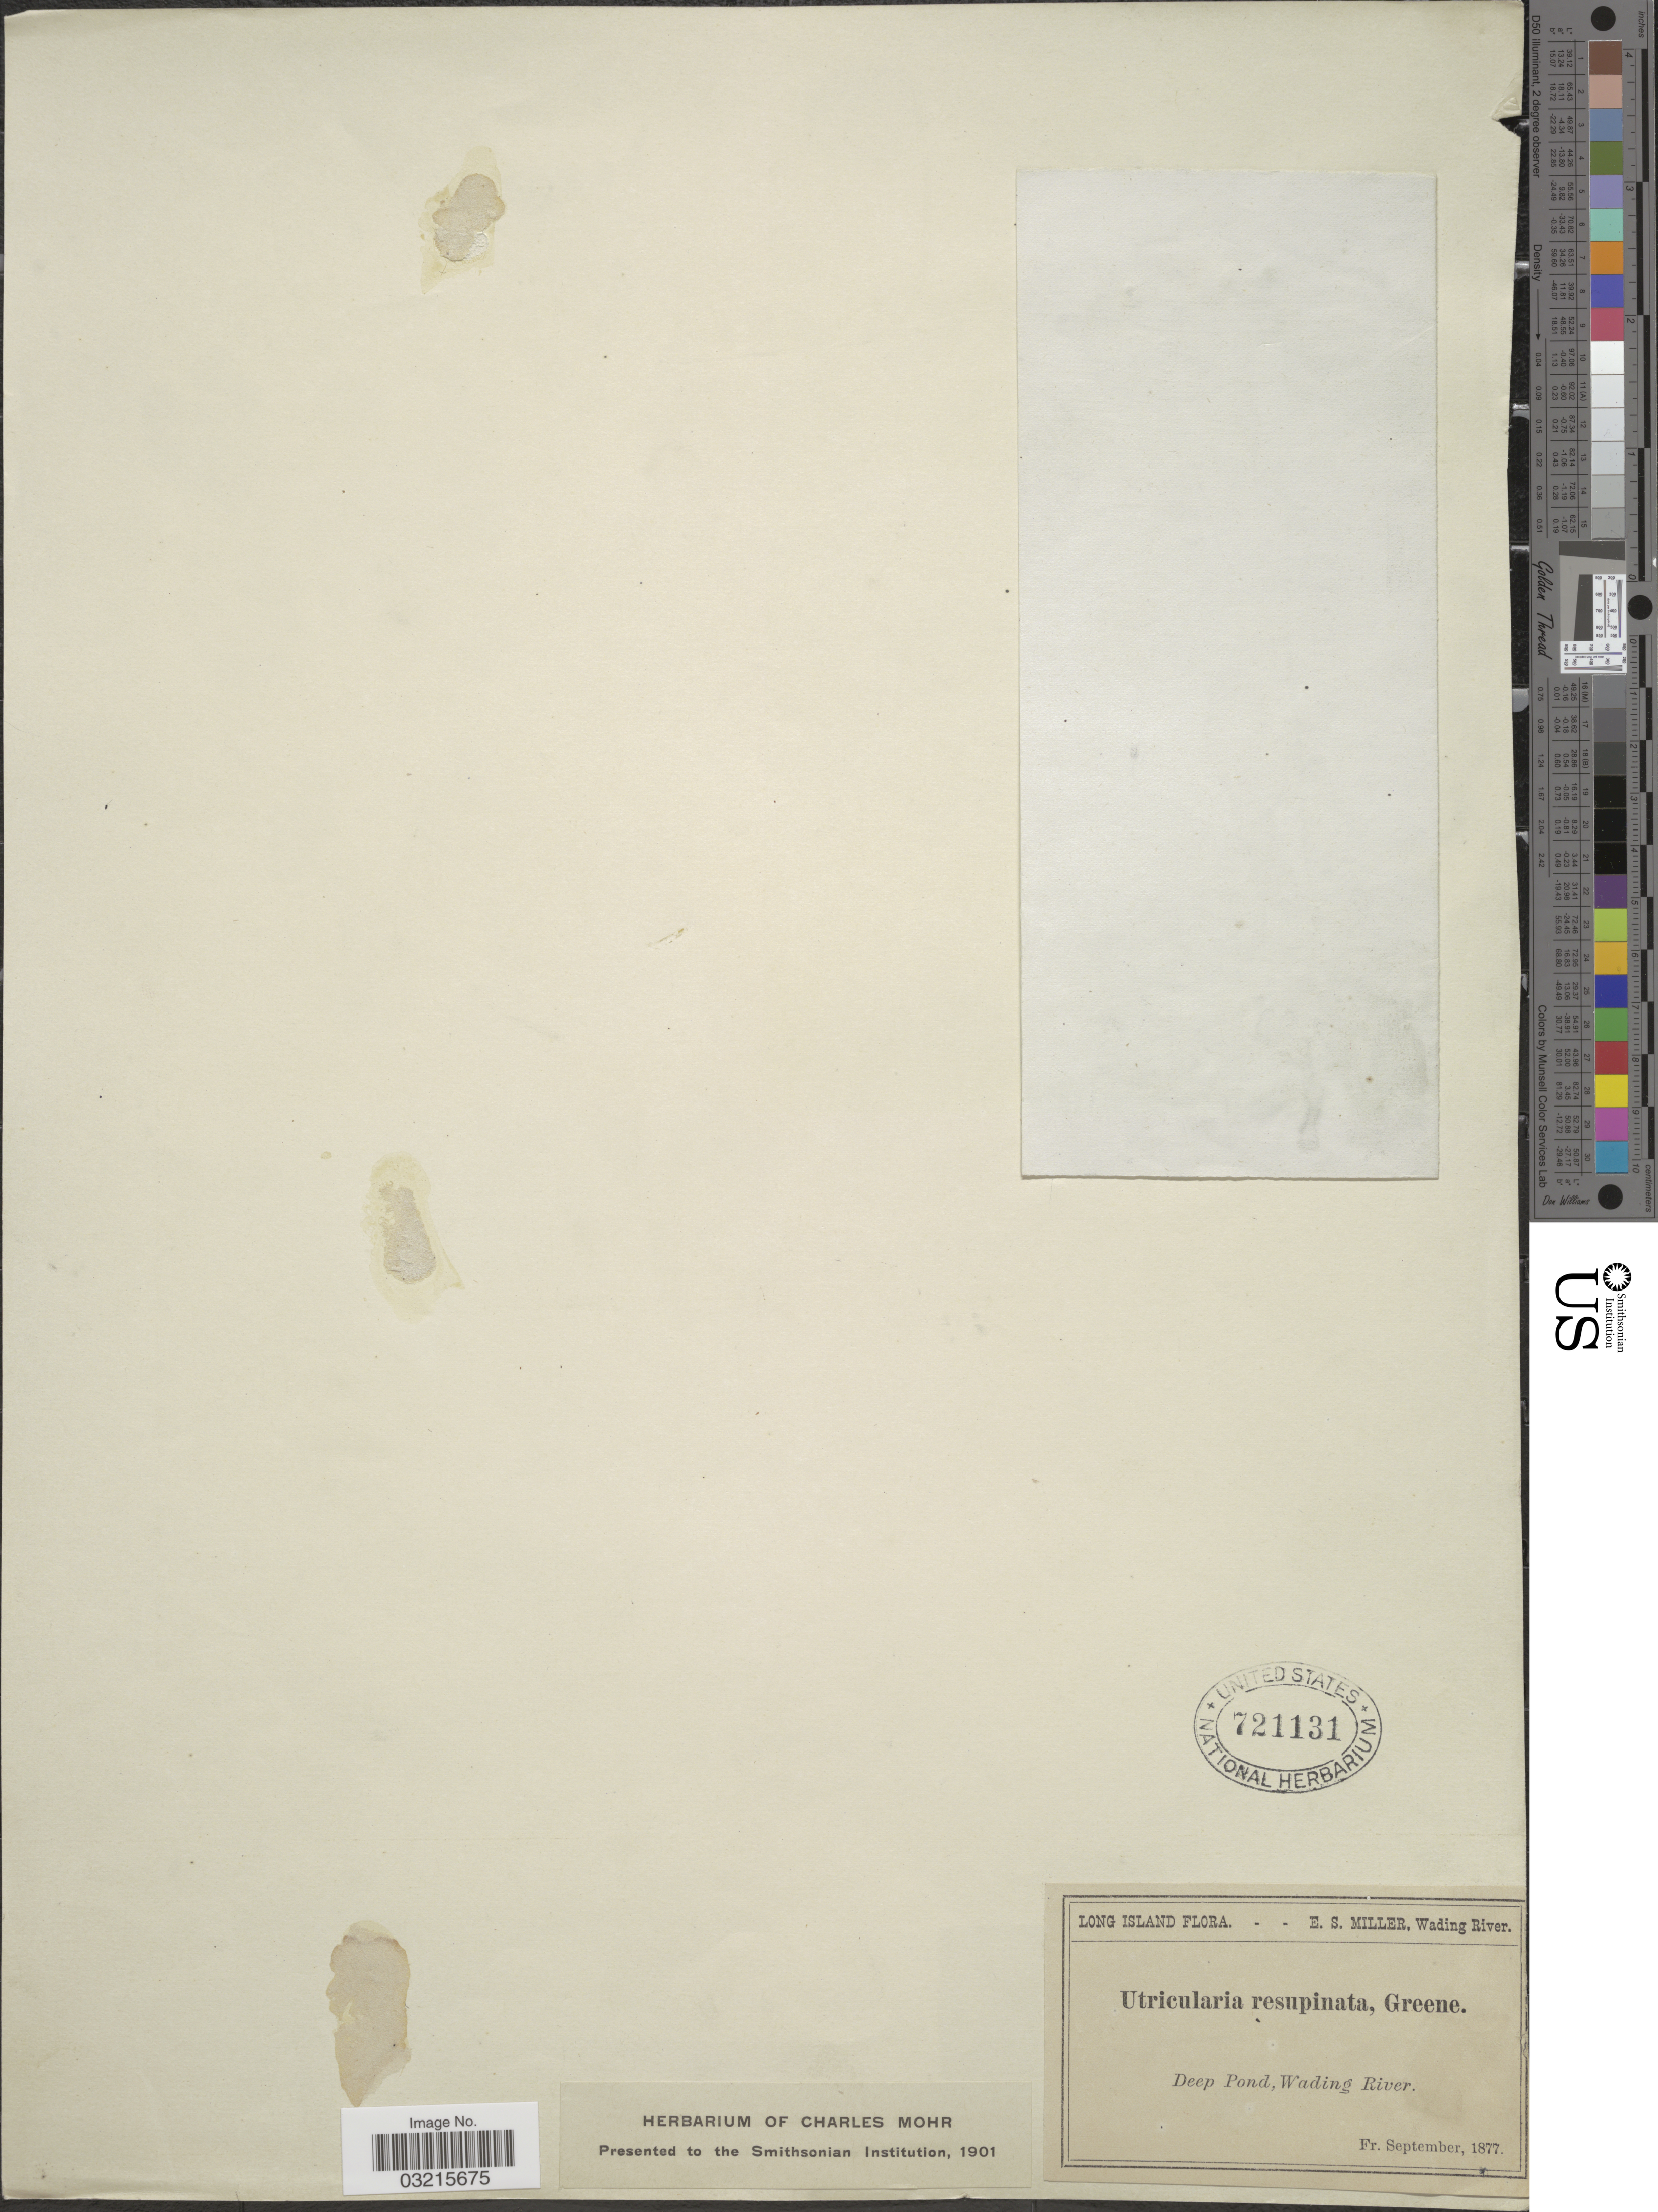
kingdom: Plantae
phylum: Tracheophyta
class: Magnoliopsida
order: Lamiales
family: Lentibulariaceae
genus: Utricularia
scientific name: Utricularia resupinata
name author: B.D. Greene ex Bigelow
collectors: E. S. Miller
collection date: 1877-09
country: United States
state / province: New York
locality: Long Island, Deep Pond, Wading River.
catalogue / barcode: US 721131